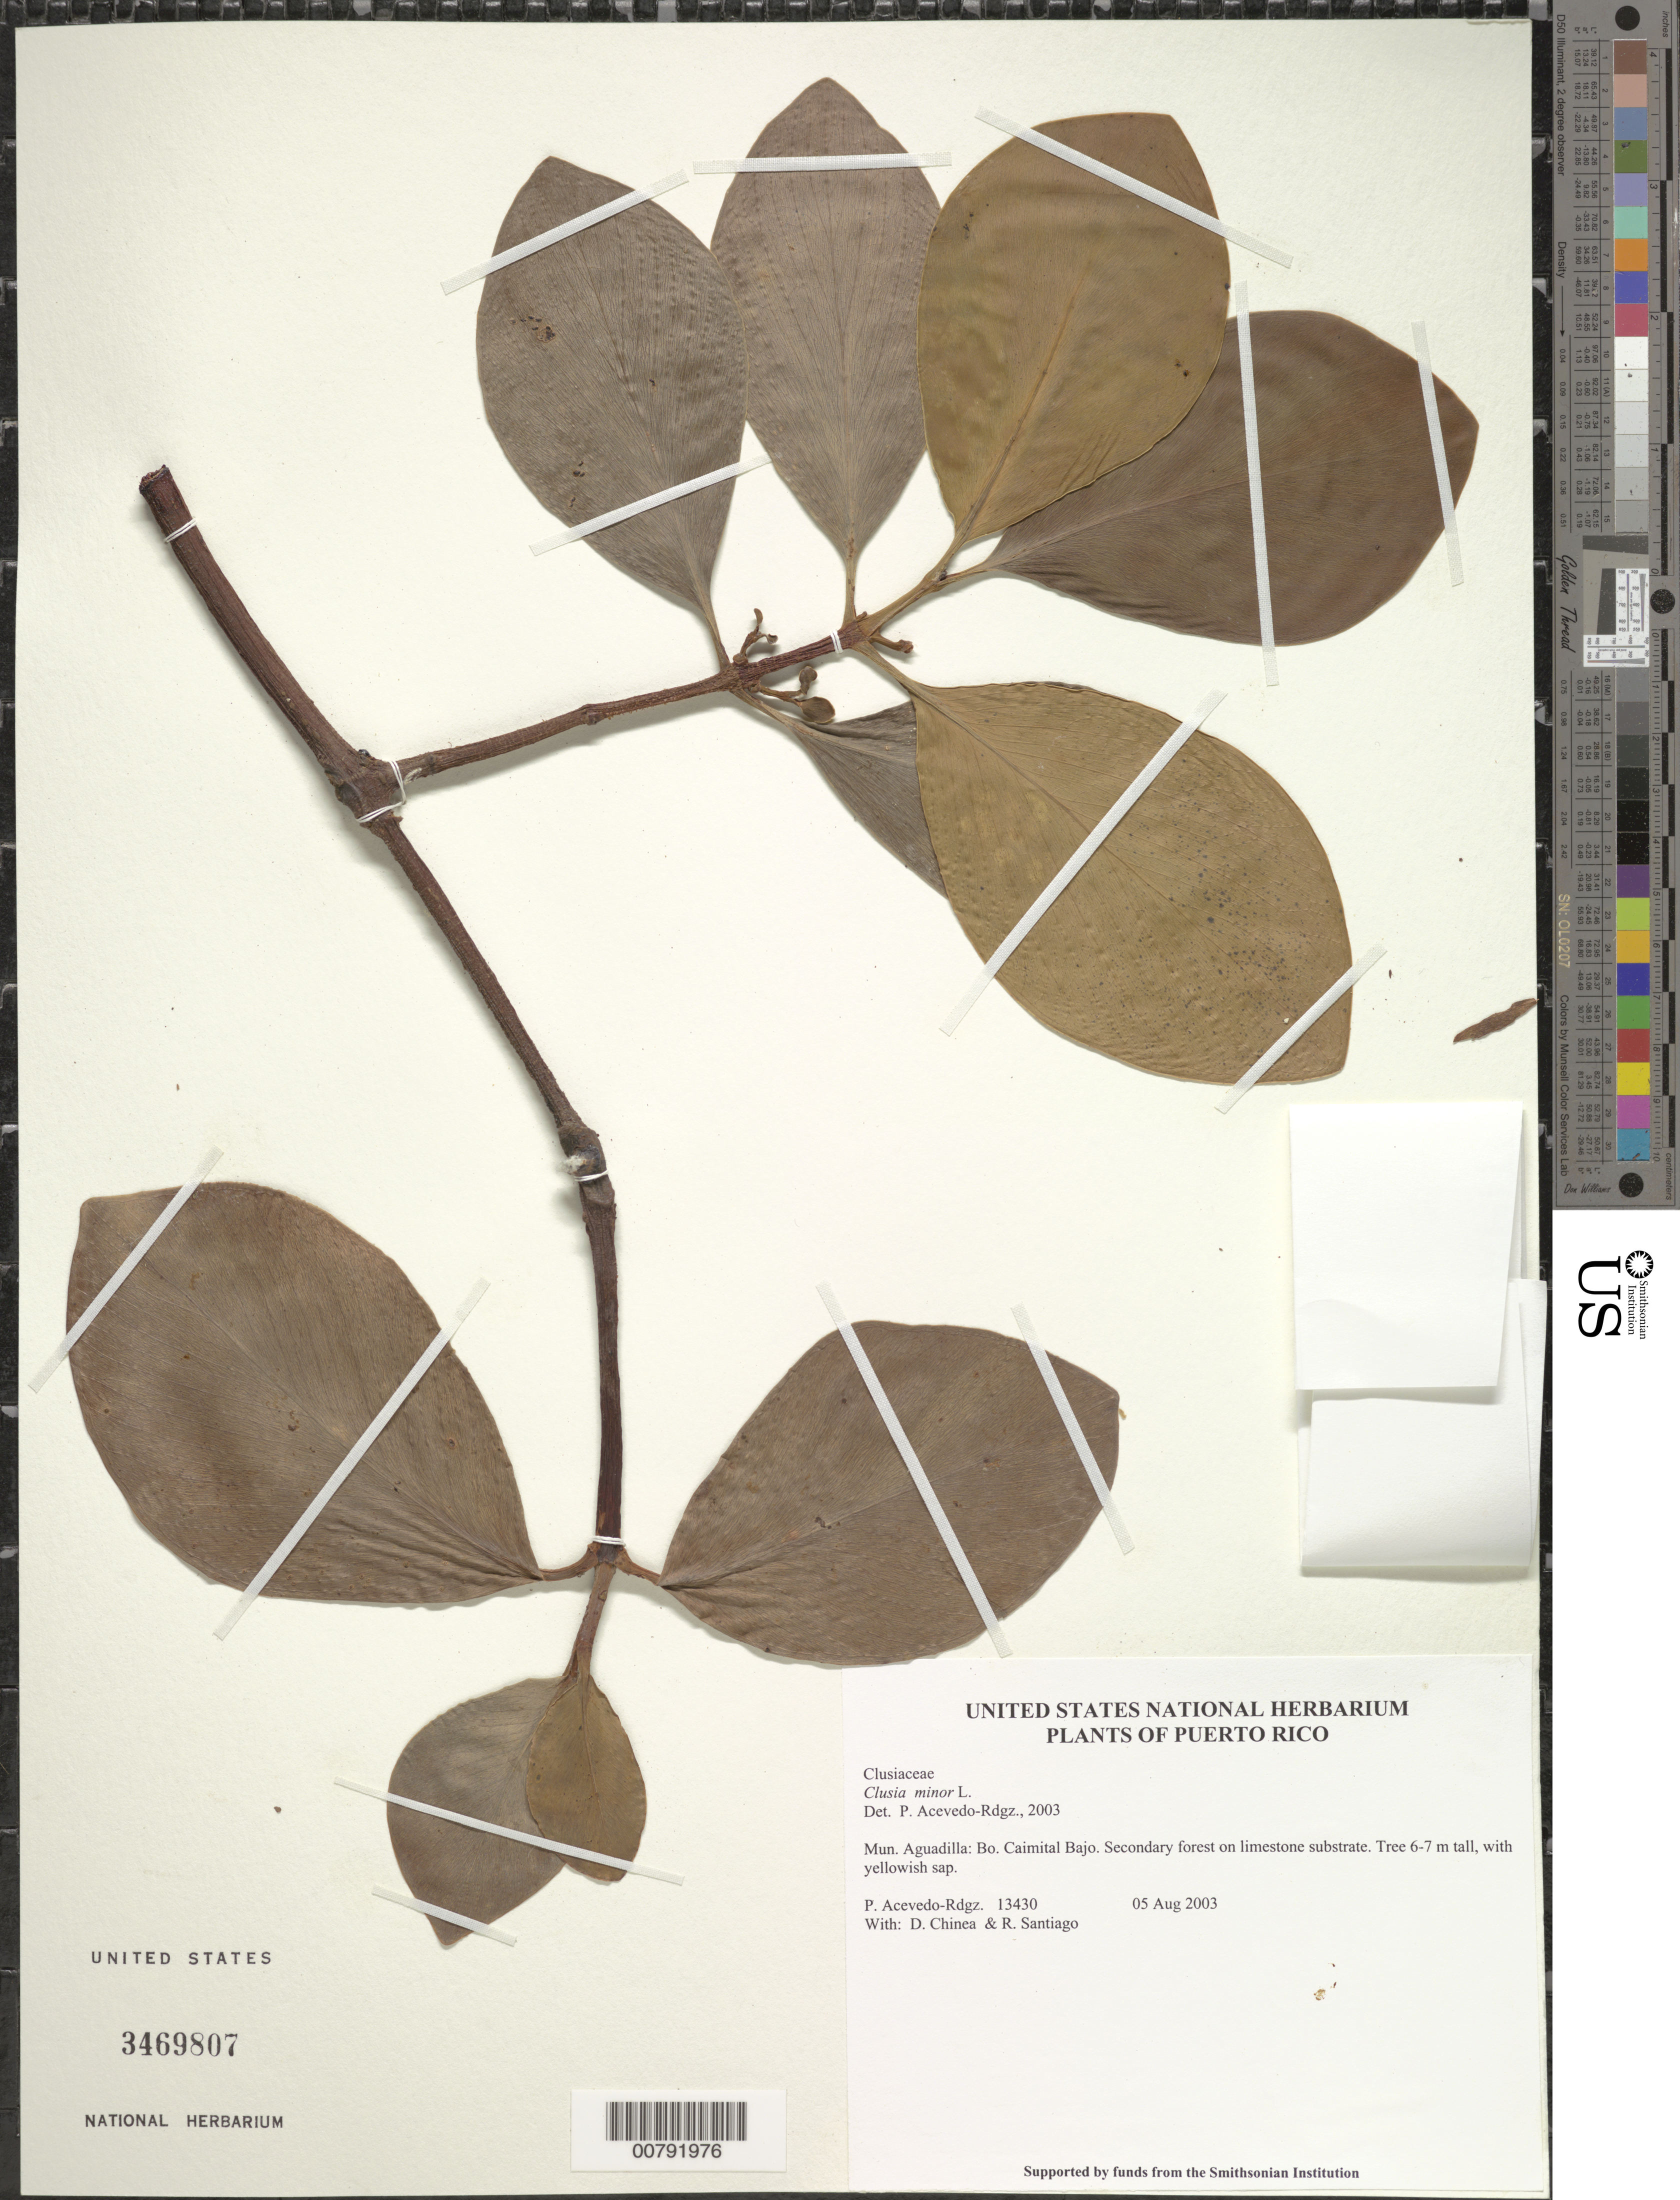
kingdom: Plantae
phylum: Tracheophyta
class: Magnoliopsida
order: Malpighiales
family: Clusiaceae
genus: Clusia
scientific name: Clusia minor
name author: L.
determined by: Acevedo-Rodríguez, P., (BOT), Smithsonian Institution - National Museum of Natural History (UNITED STATES)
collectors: P. Acevedo-Rodr., D. Chinea & R. Santiago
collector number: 13430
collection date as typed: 05 Aug 2003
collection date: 2003-08-05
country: Puerto Rico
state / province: Aguadilla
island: Puerto Rico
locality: Mun. Aguadilla: Bo. Caimital Bajo.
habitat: Secondary forest on limestone substrate.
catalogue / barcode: US 3469807